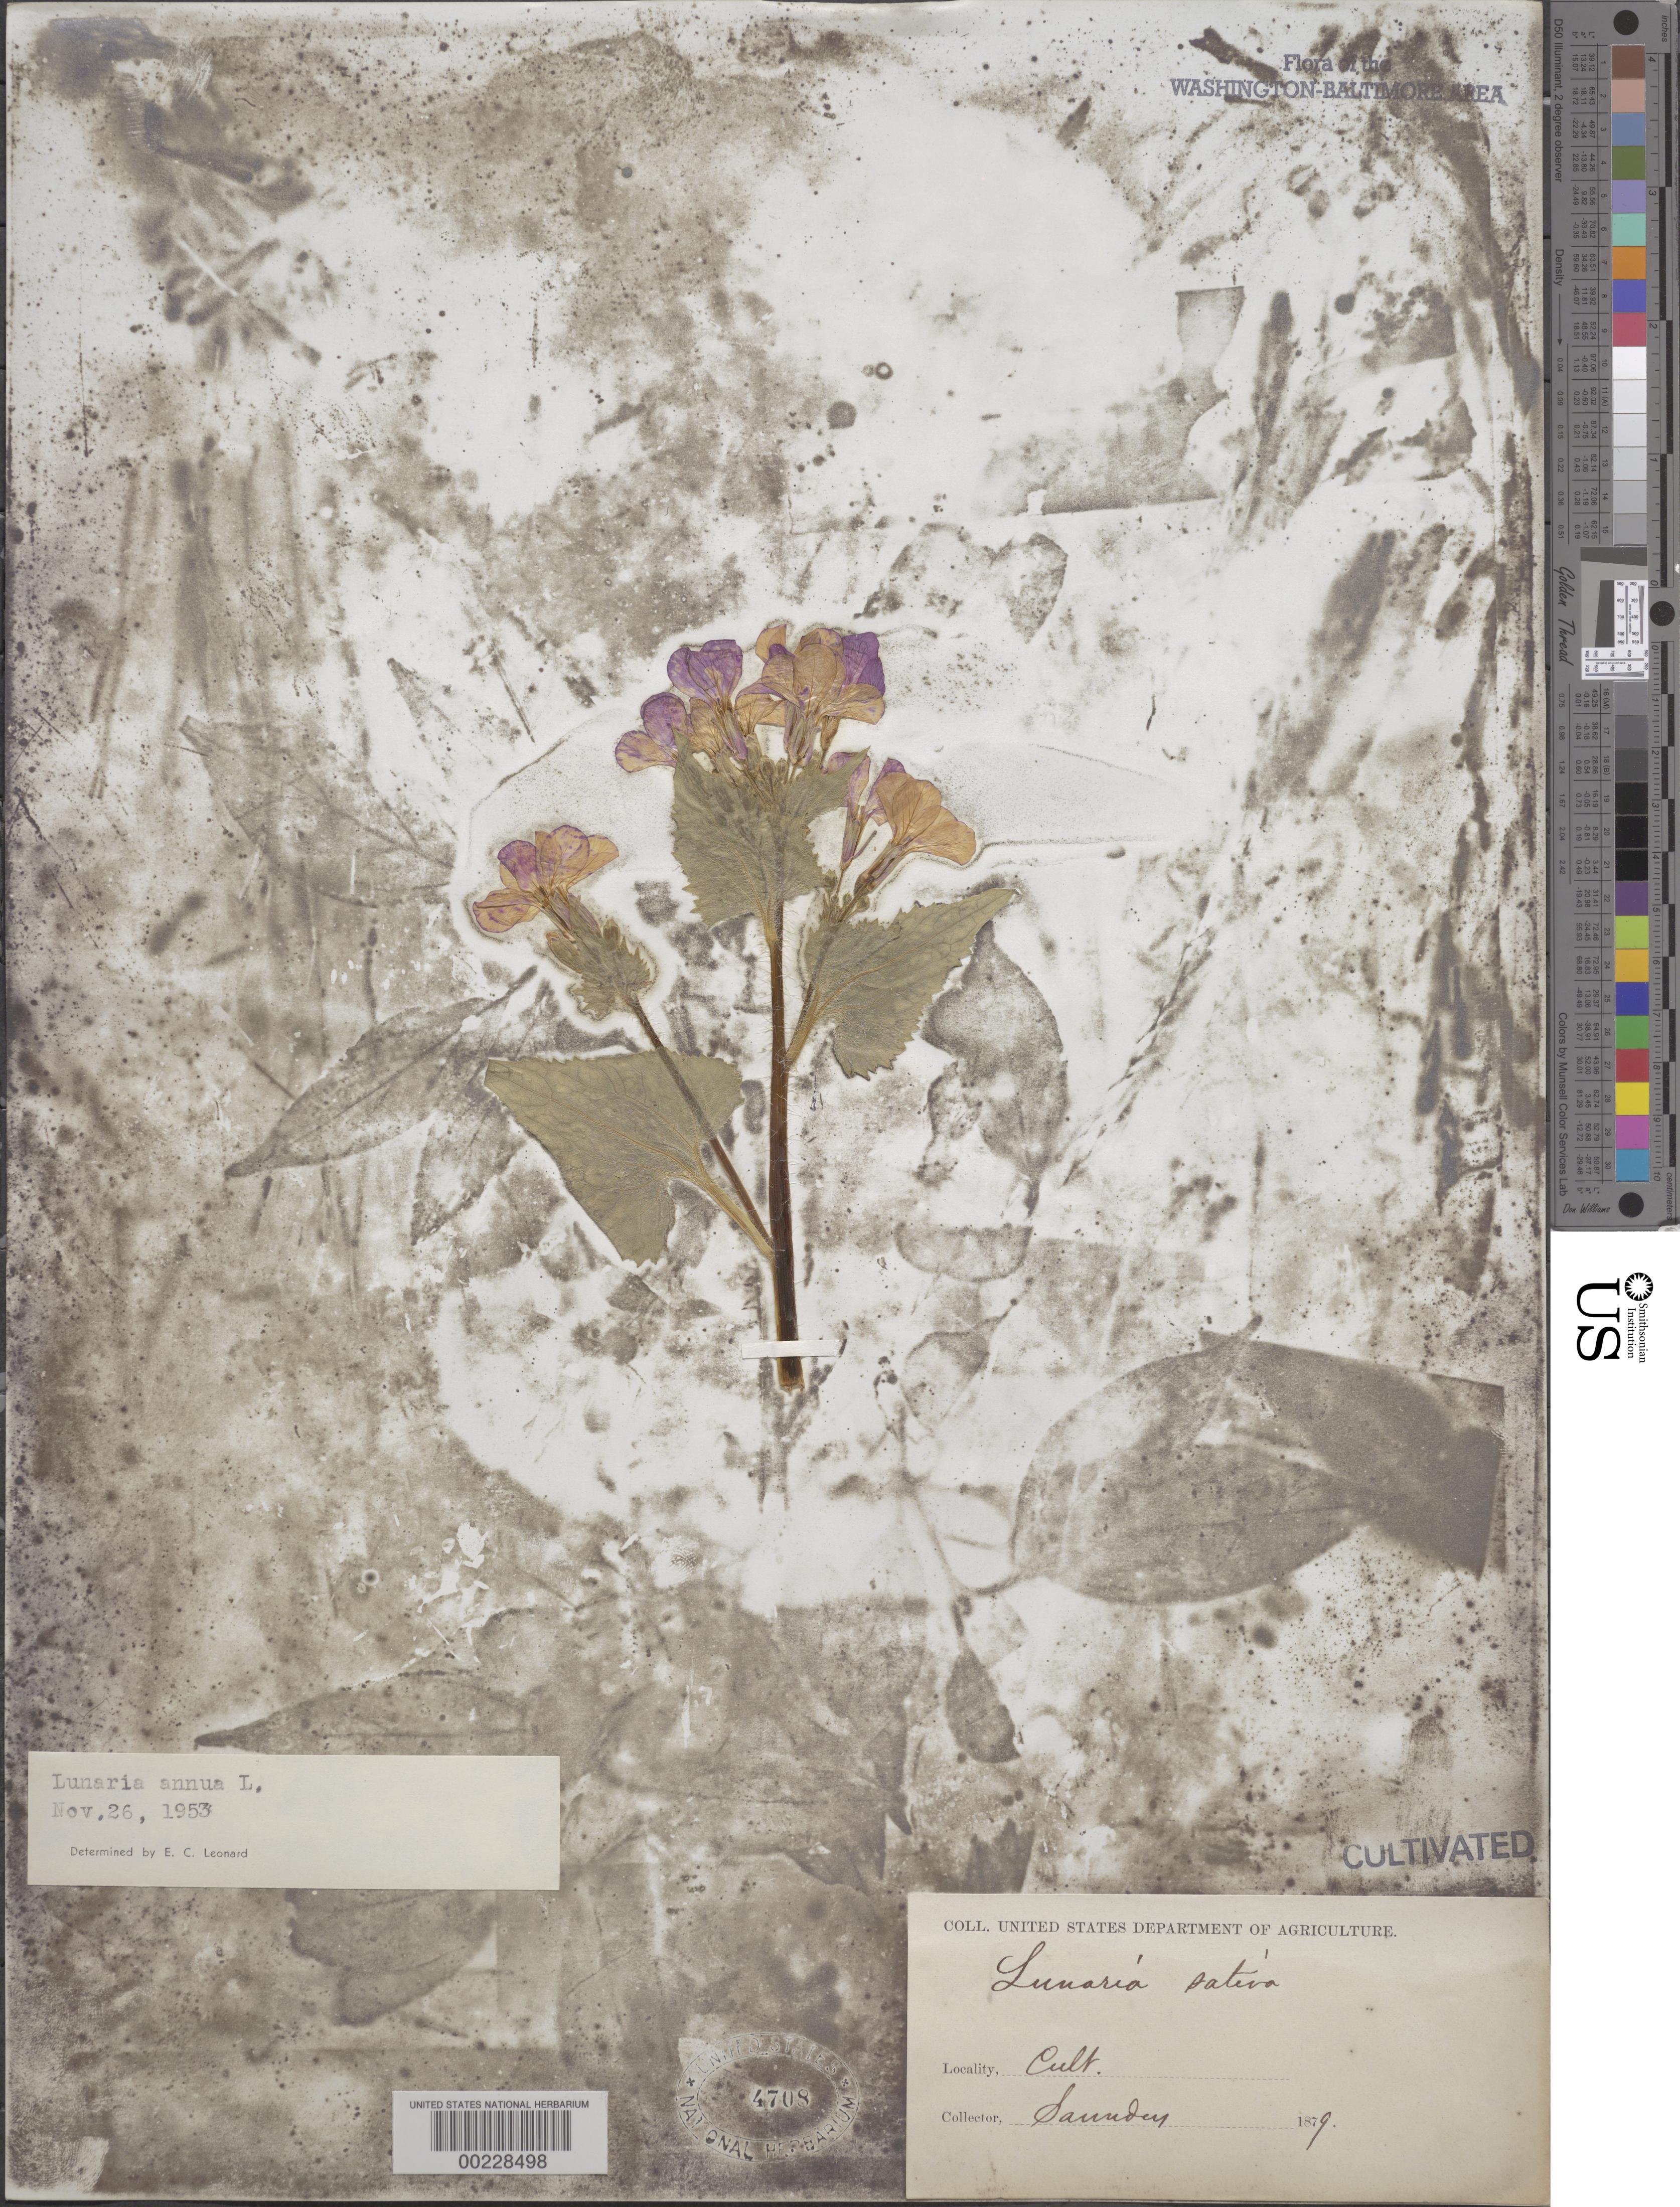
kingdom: Plantae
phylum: Tracheophyta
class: Magnoliopsida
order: Brassicales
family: Brassicaceae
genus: Lunaria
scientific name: Lunaria annua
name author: L.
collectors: -. Saunders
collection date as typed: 1879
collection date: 1879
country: United States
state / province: District of Columbia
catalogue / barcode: US 4708